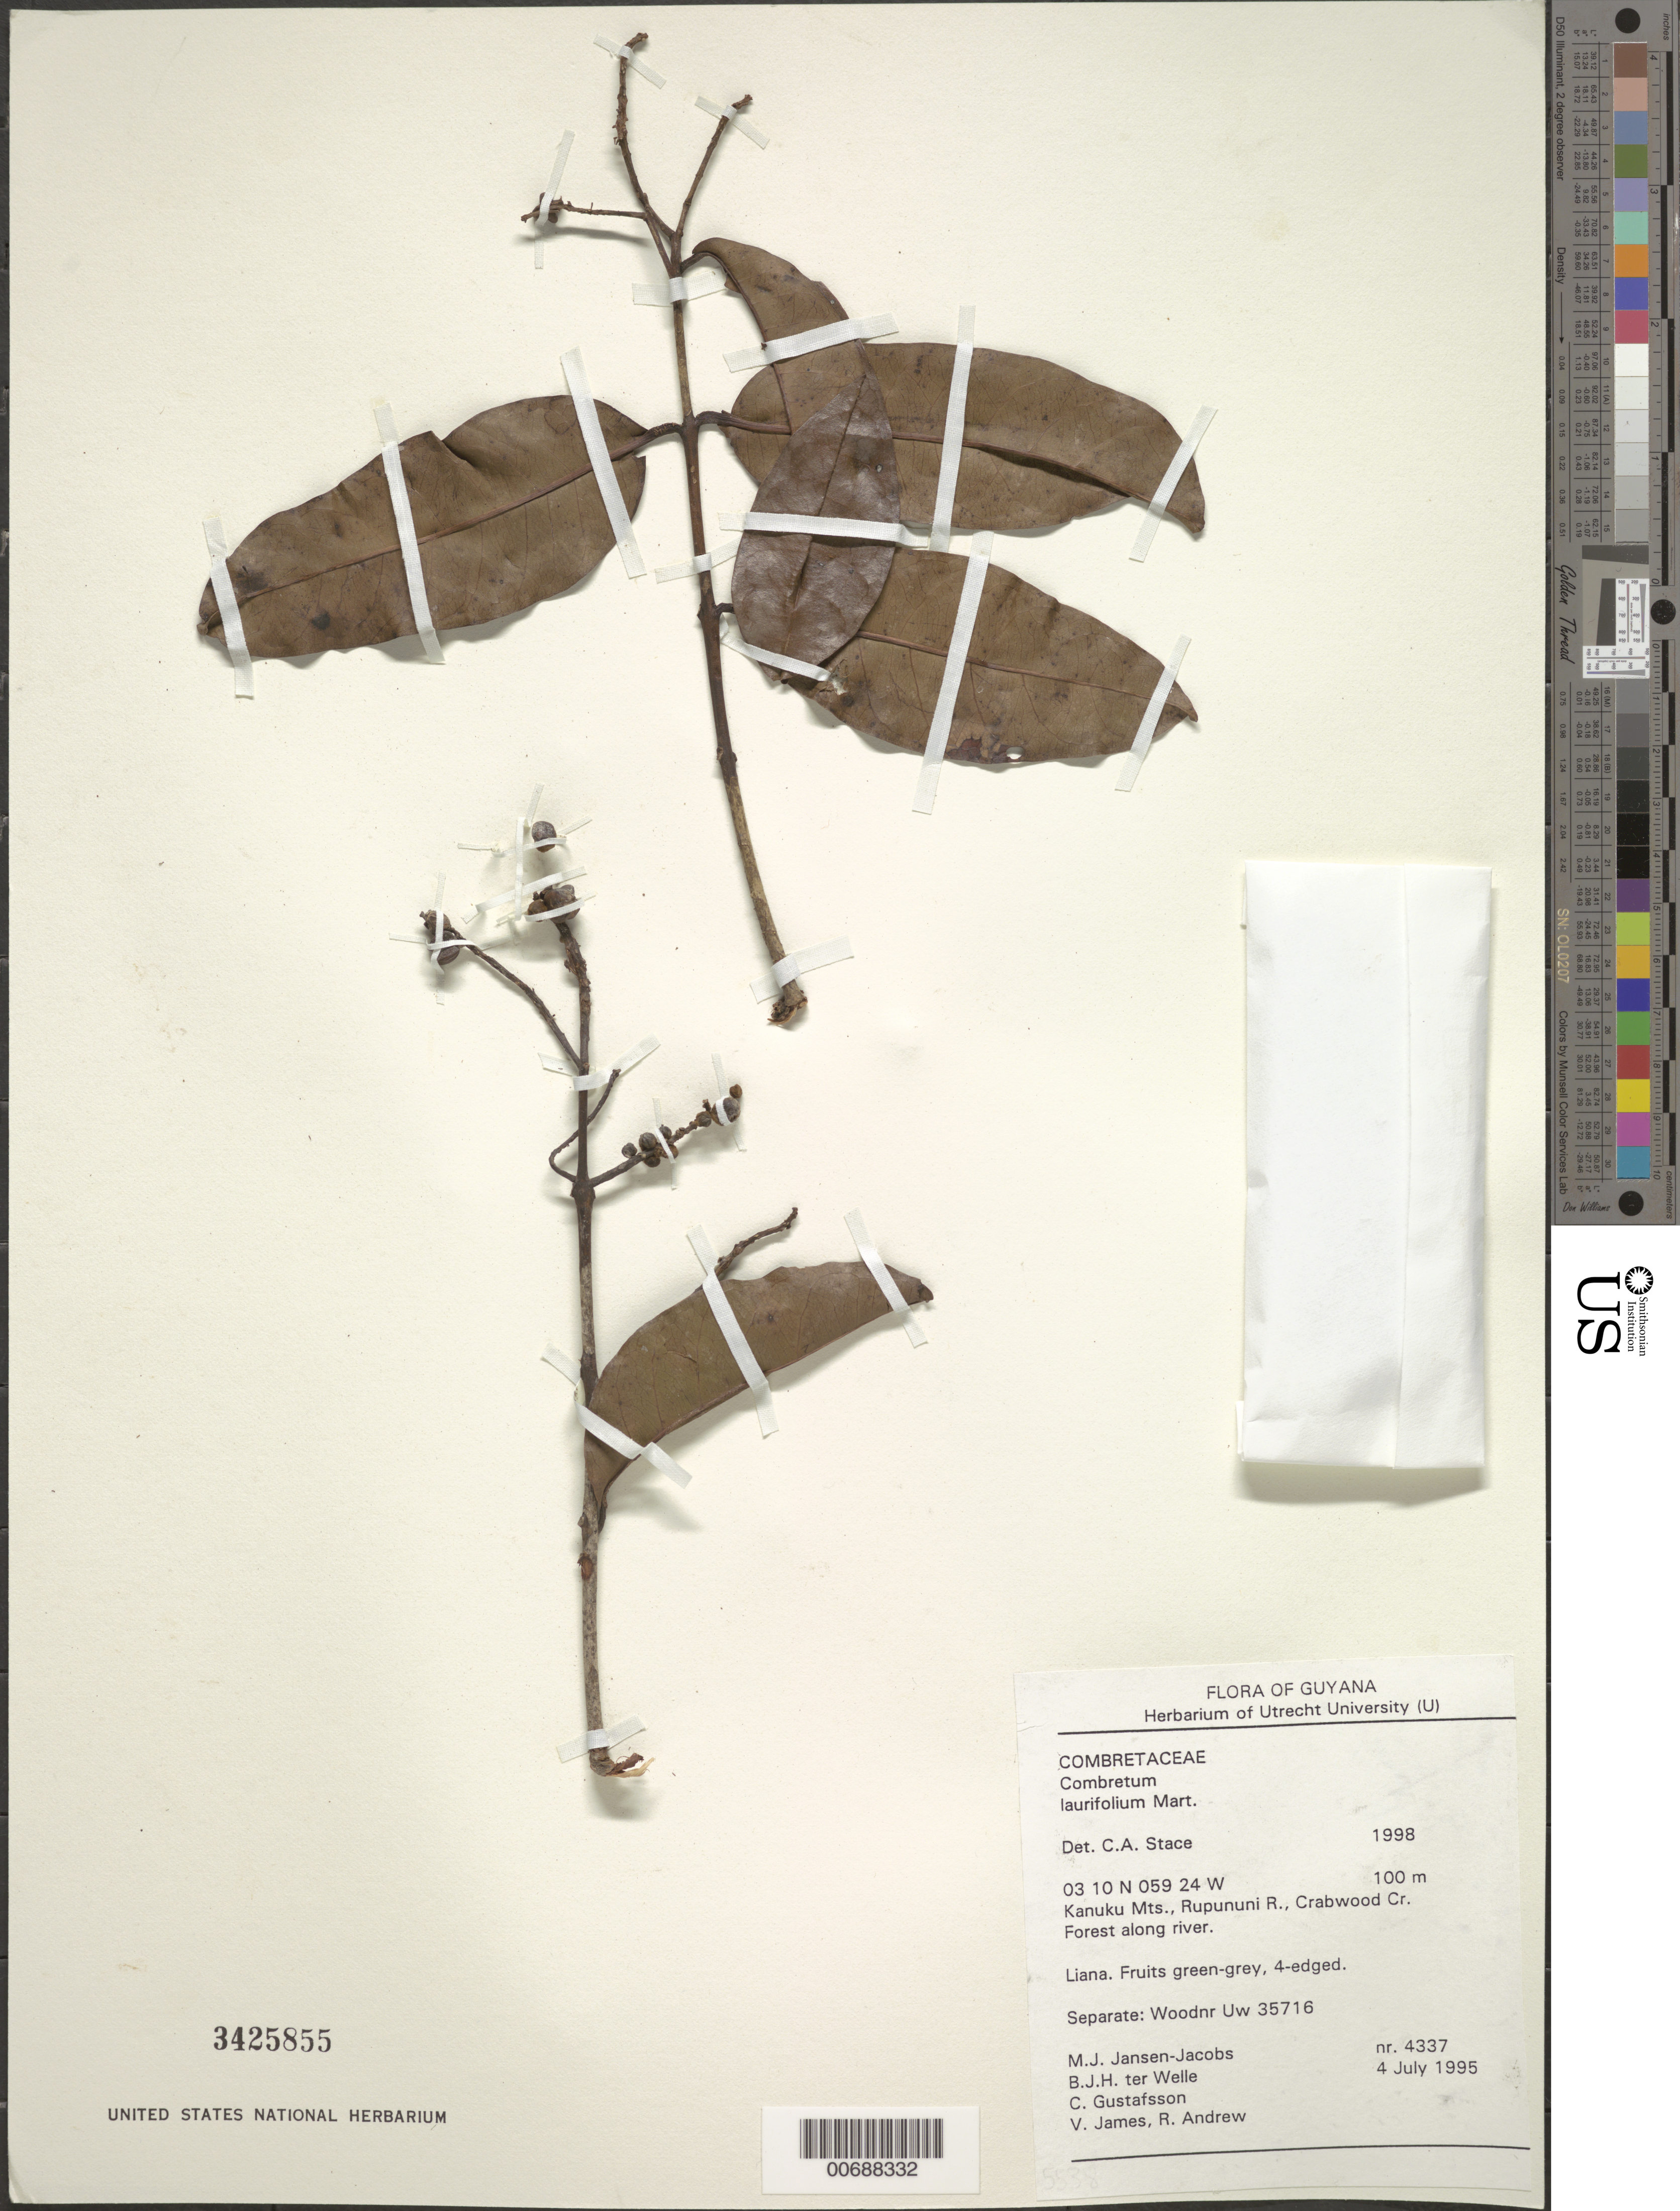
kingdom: Plantae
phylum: Tracheophyta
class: Magnoliopsida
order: Myrtales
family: Combretaceae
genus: Combretum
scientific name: Combretum laurifolium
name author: Mart.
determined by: Stace, C. A.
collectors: M. J. Jansen-Jacobs, B. Welle, C. G. Gustafsson, V. James & R. Andrew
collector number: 4337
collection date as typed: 4-Jul-95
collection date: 1995-07-04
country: Guyana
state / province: U. Takutu-U. Essequibo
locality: Crabwood Creek, Rupununi River, Kanuku Mts.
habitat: Forest along river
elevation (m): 100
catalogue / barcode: US 3425855